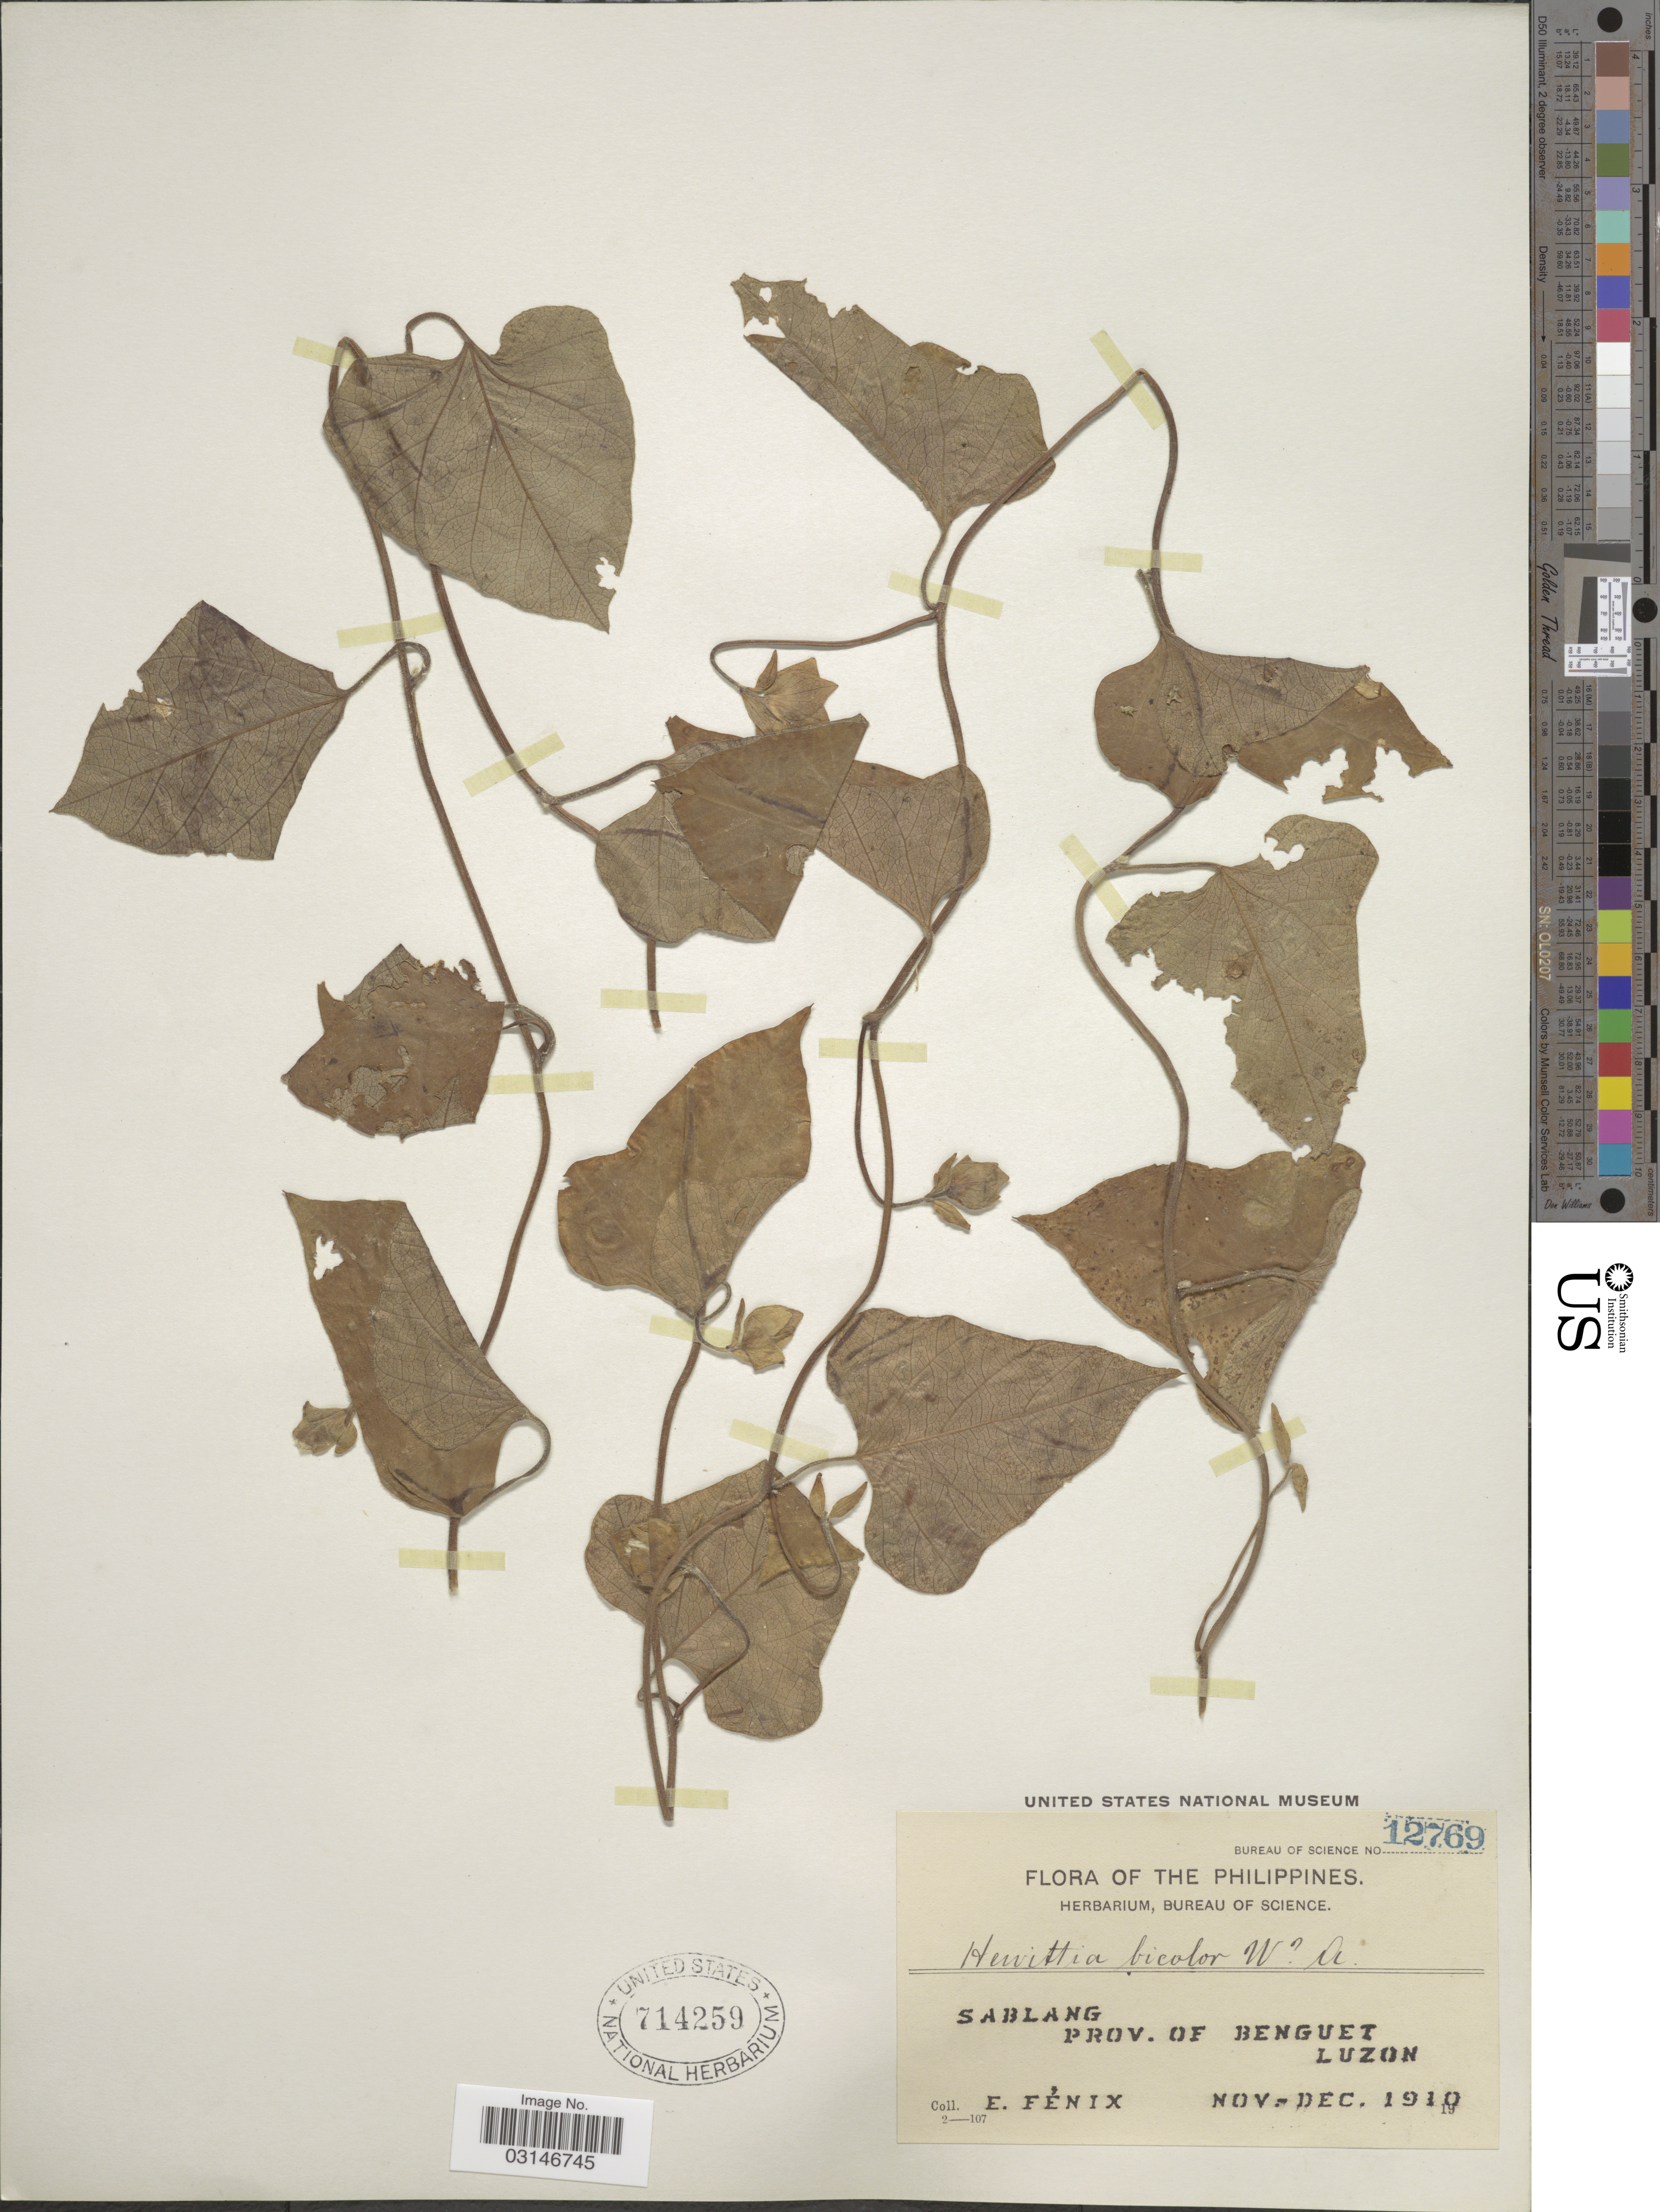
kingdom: Plantae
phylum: Tracheophyta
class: Magnoliopsida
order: Solanales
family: Convolvulaceae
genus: Hewittia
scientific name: Hewittia malabarica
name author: (L.) Suresh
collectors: E. Fénix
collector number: Bureau of Science 12769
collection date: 1910-11/1910-12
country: Philippines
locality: Sablang. Prov. of Benguet. Luzon.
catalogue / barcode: US 714259